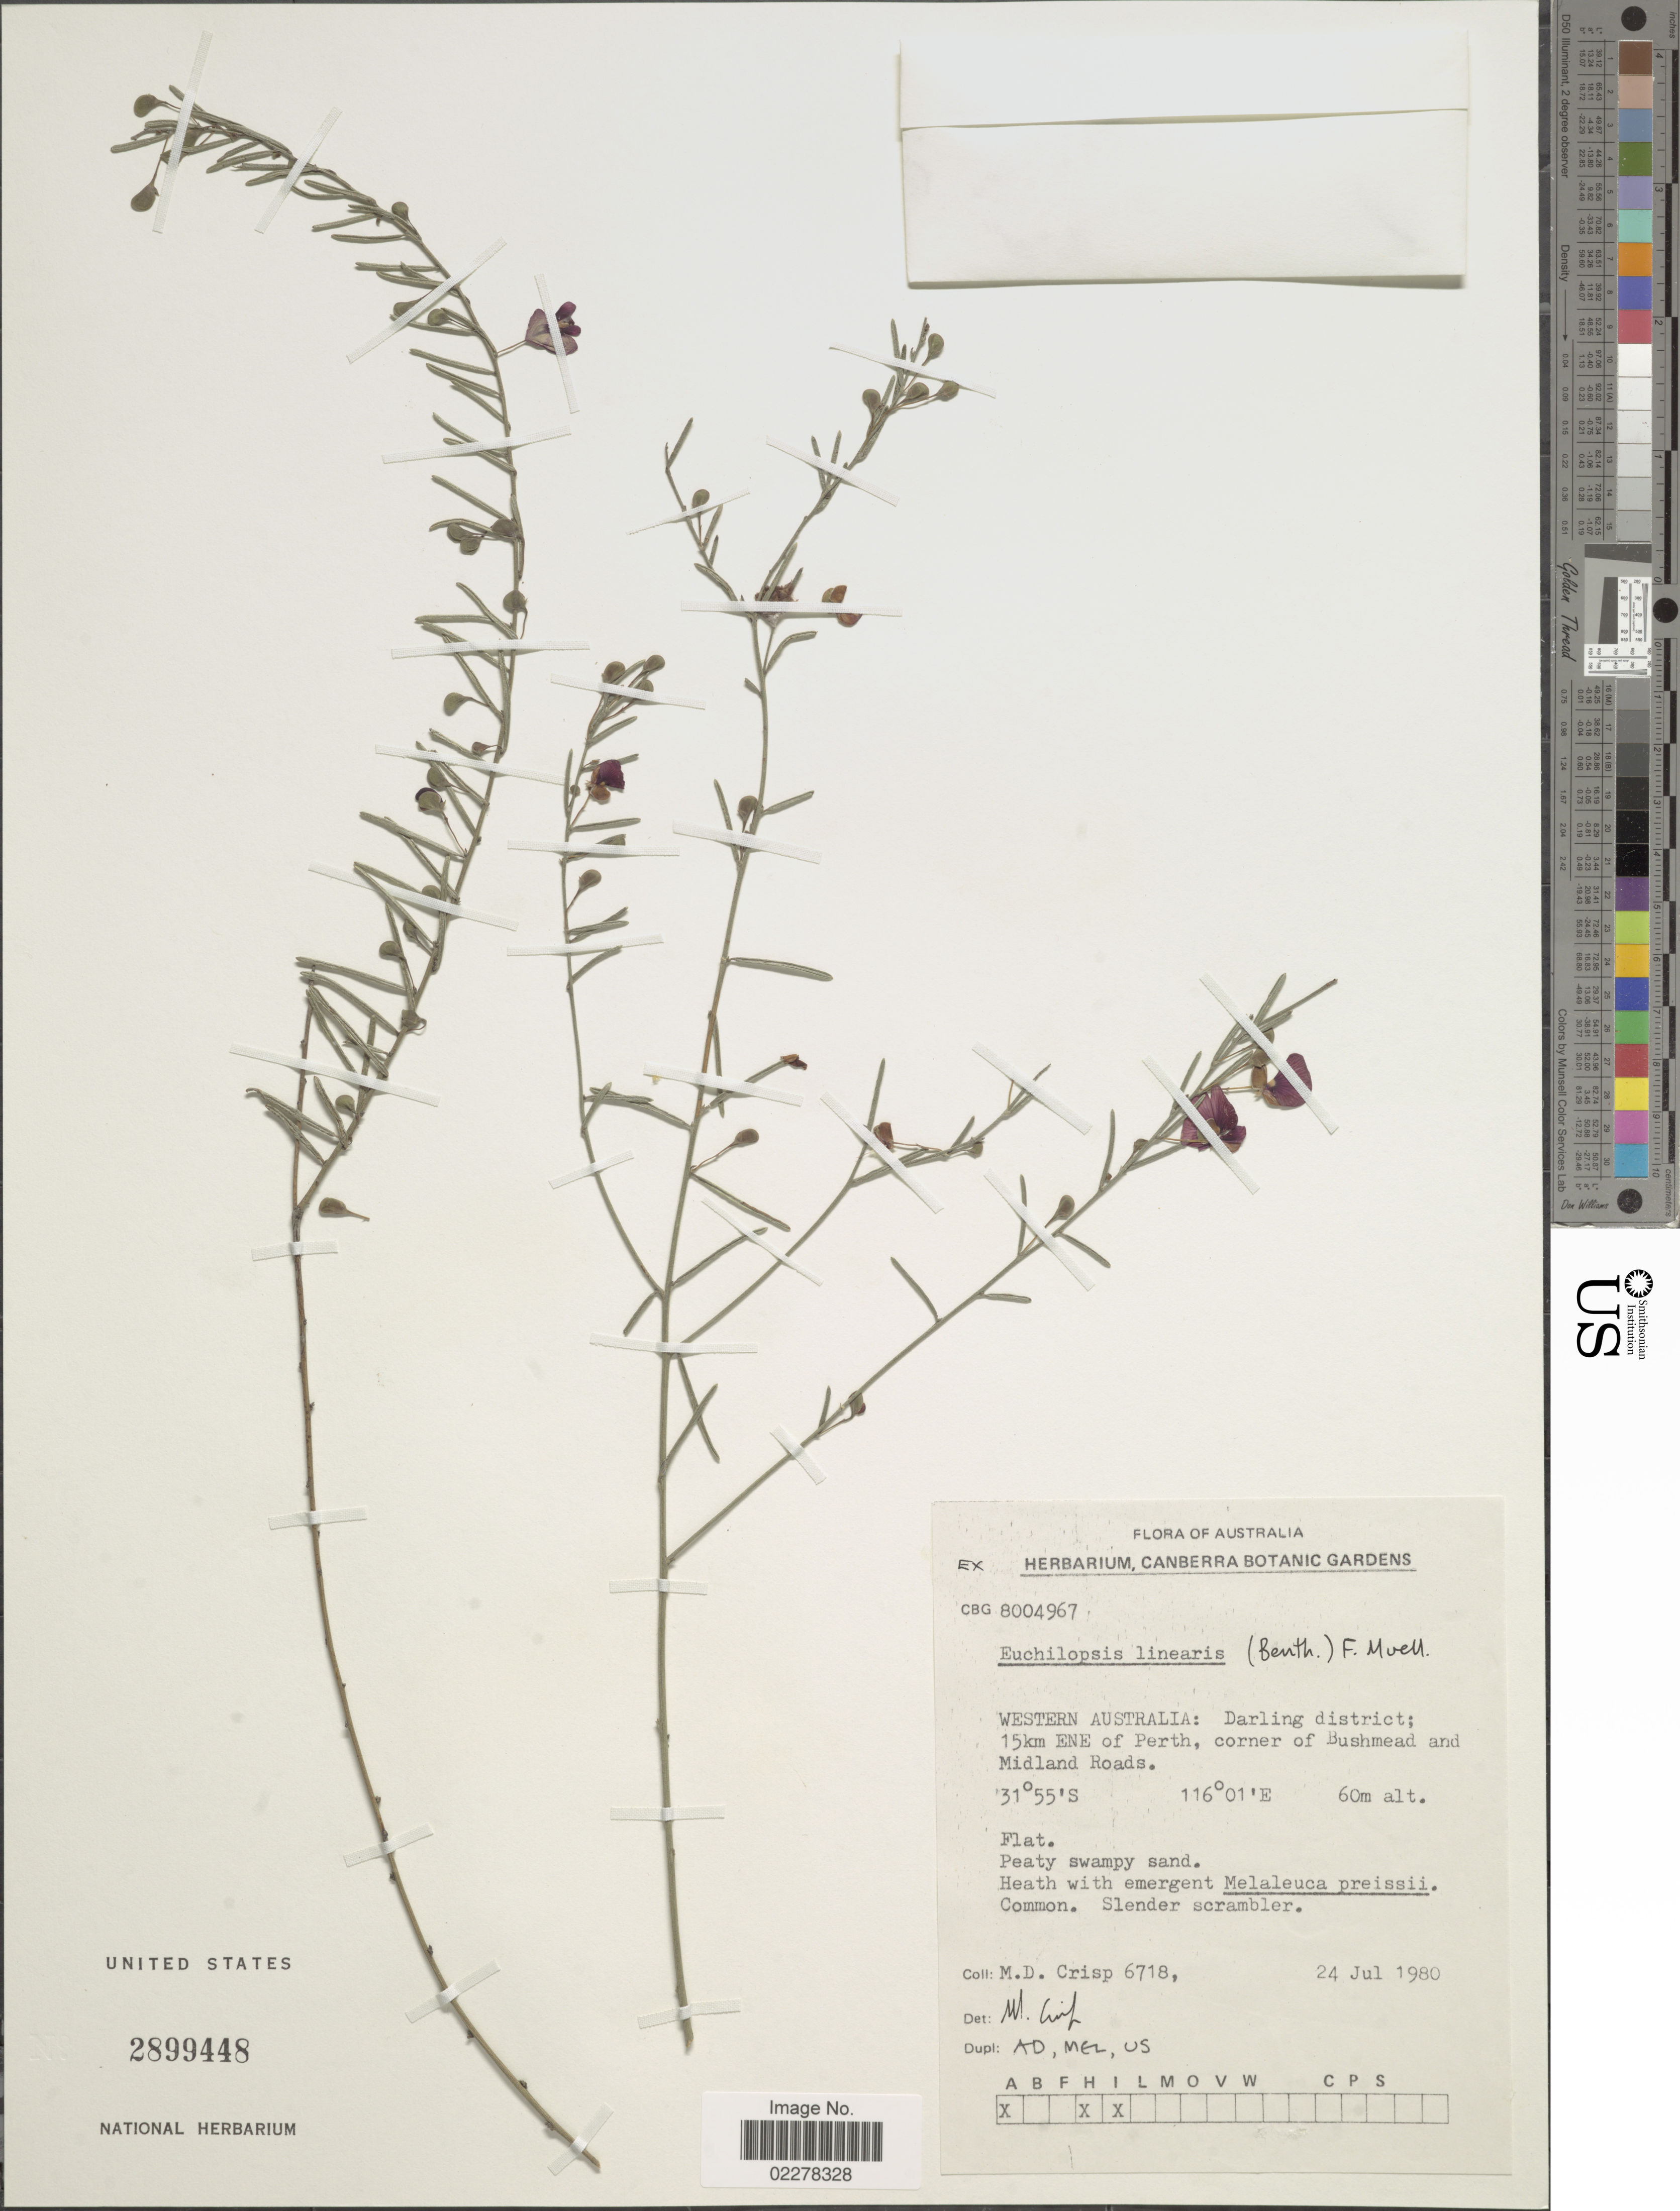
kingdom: Plantae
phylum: Tracheophyta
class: Magnoliopsida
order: Fabales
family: Fabaceae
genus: Euchilopsis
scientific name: Euchilopsis linearis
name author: (Benth.) F. Muell.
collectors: M. Crisp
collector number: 6718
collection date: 1980-07-24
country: Australia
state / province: Western Australia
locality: Darling district; 15km ENE of Perth, corner of Bushmead and Midland Roads.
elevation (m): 60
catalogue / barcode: US 2899448